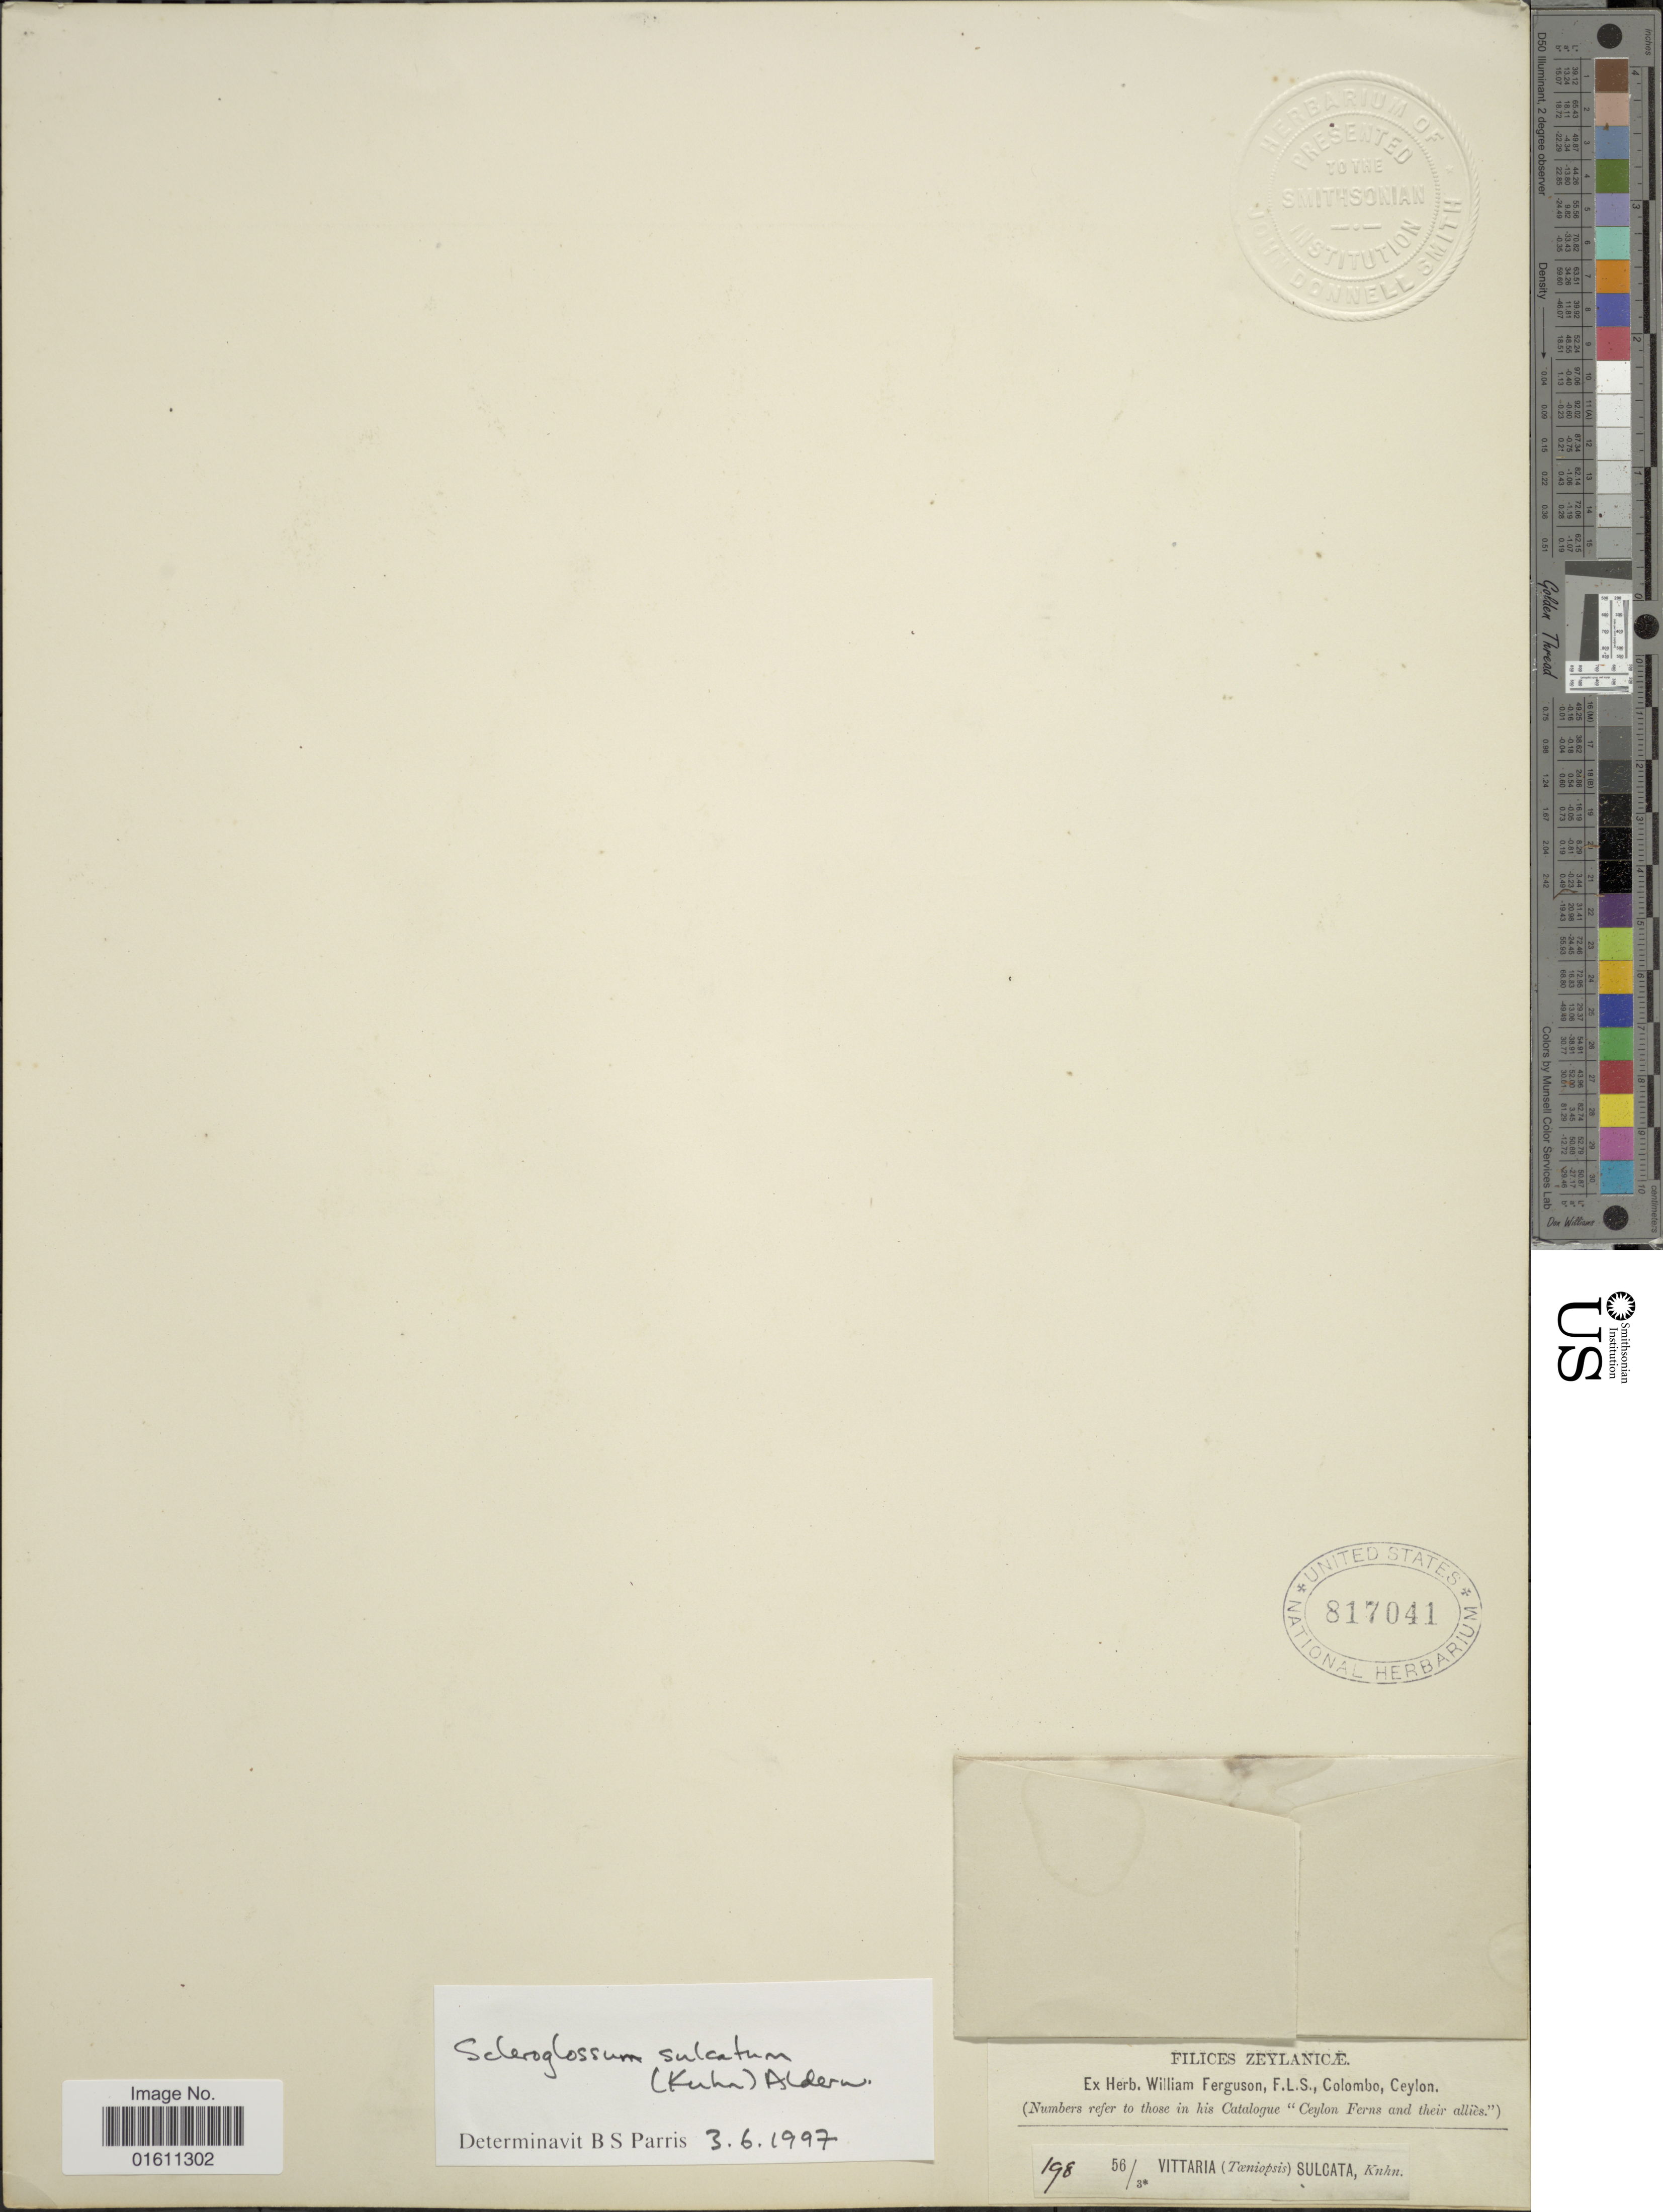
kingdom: Plantae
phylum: Tracheophyta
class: Polypodiopsida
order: Polypodiales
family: Polypodiaceae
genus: Scleroglossum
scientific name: Scleroglossum sulcatum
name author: (Mett. ex Kuhn) Alderw.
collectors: ex herb. W. Ferguson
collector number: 198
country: Sri Lanka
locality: Filices Zeylanicæ, Ceylon.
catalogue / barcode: US 817041